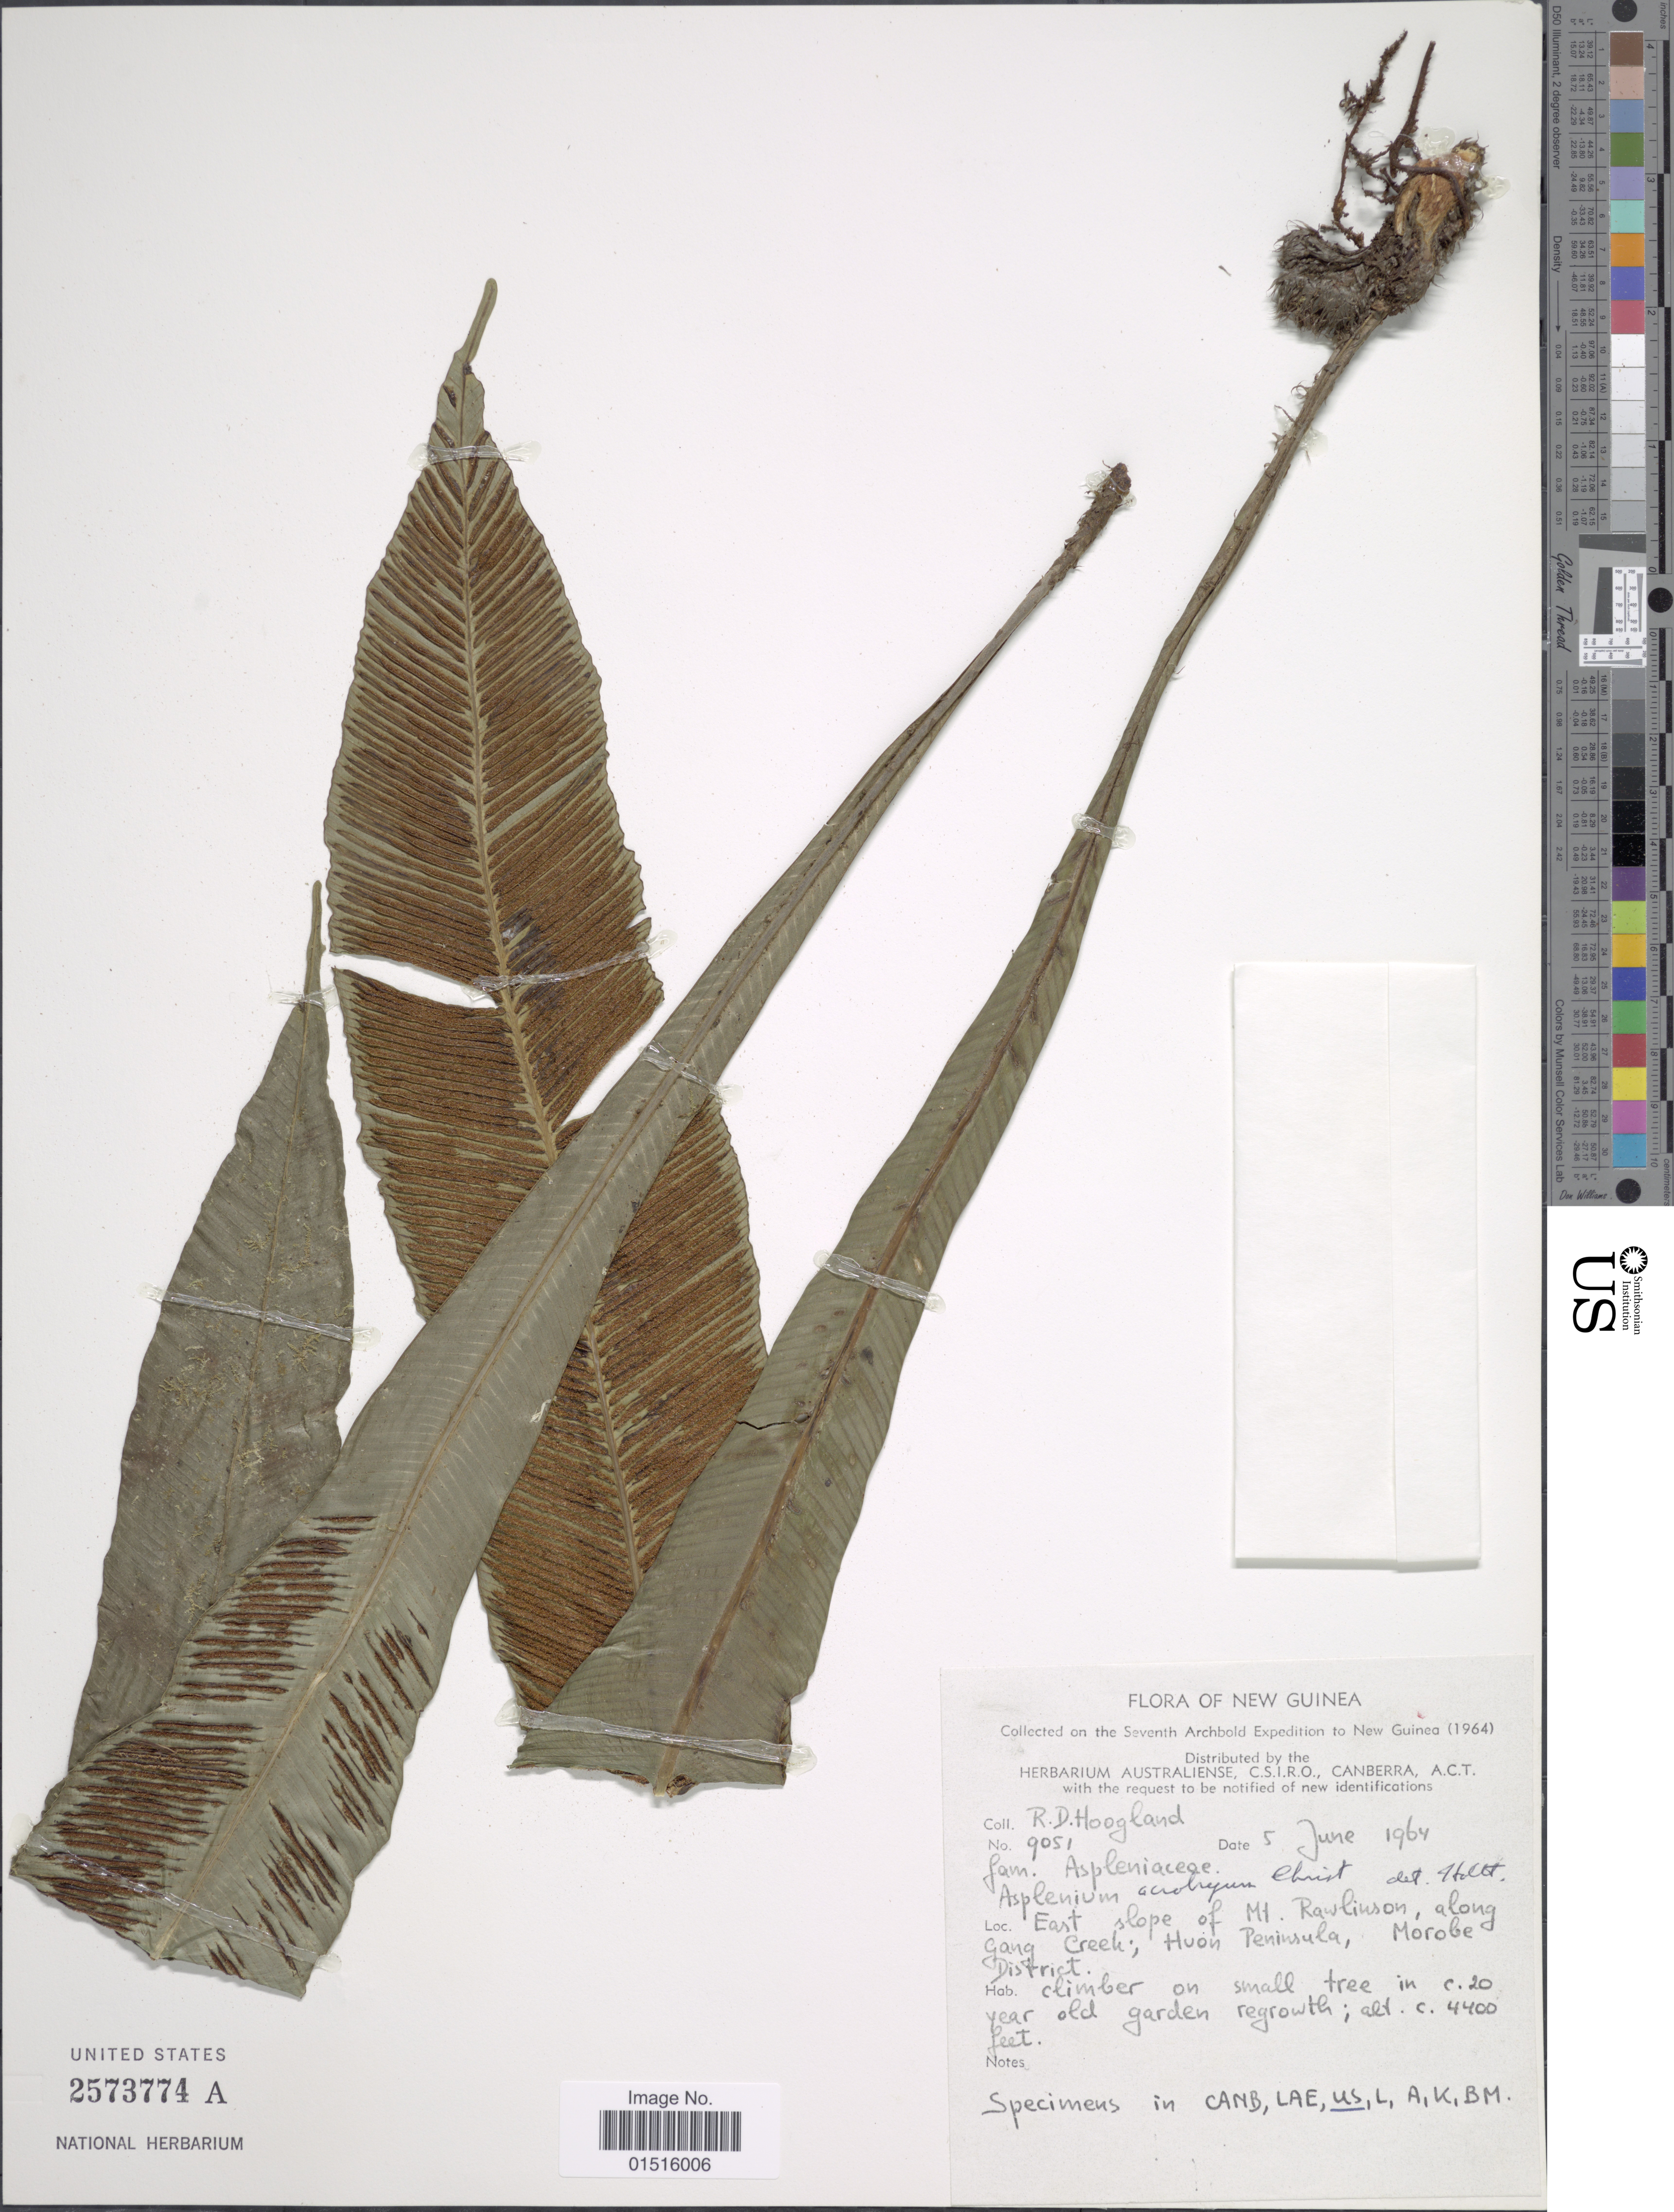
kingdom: Plantae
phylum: Tracheophyta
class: Polypodiopsida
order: Polypodiales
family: Aspleniaceae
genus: Asplenium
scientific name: Asplenium acrobryum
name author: Christ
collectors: R. D. Hoogland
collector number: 9051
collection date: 1964-06-05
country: Papua New Guinea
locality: New Guinea, east slope of Mt. Rawlinson, along Gang Creek; huon Peninsula, Morobe District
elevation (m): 1341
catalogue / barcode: US 253774A